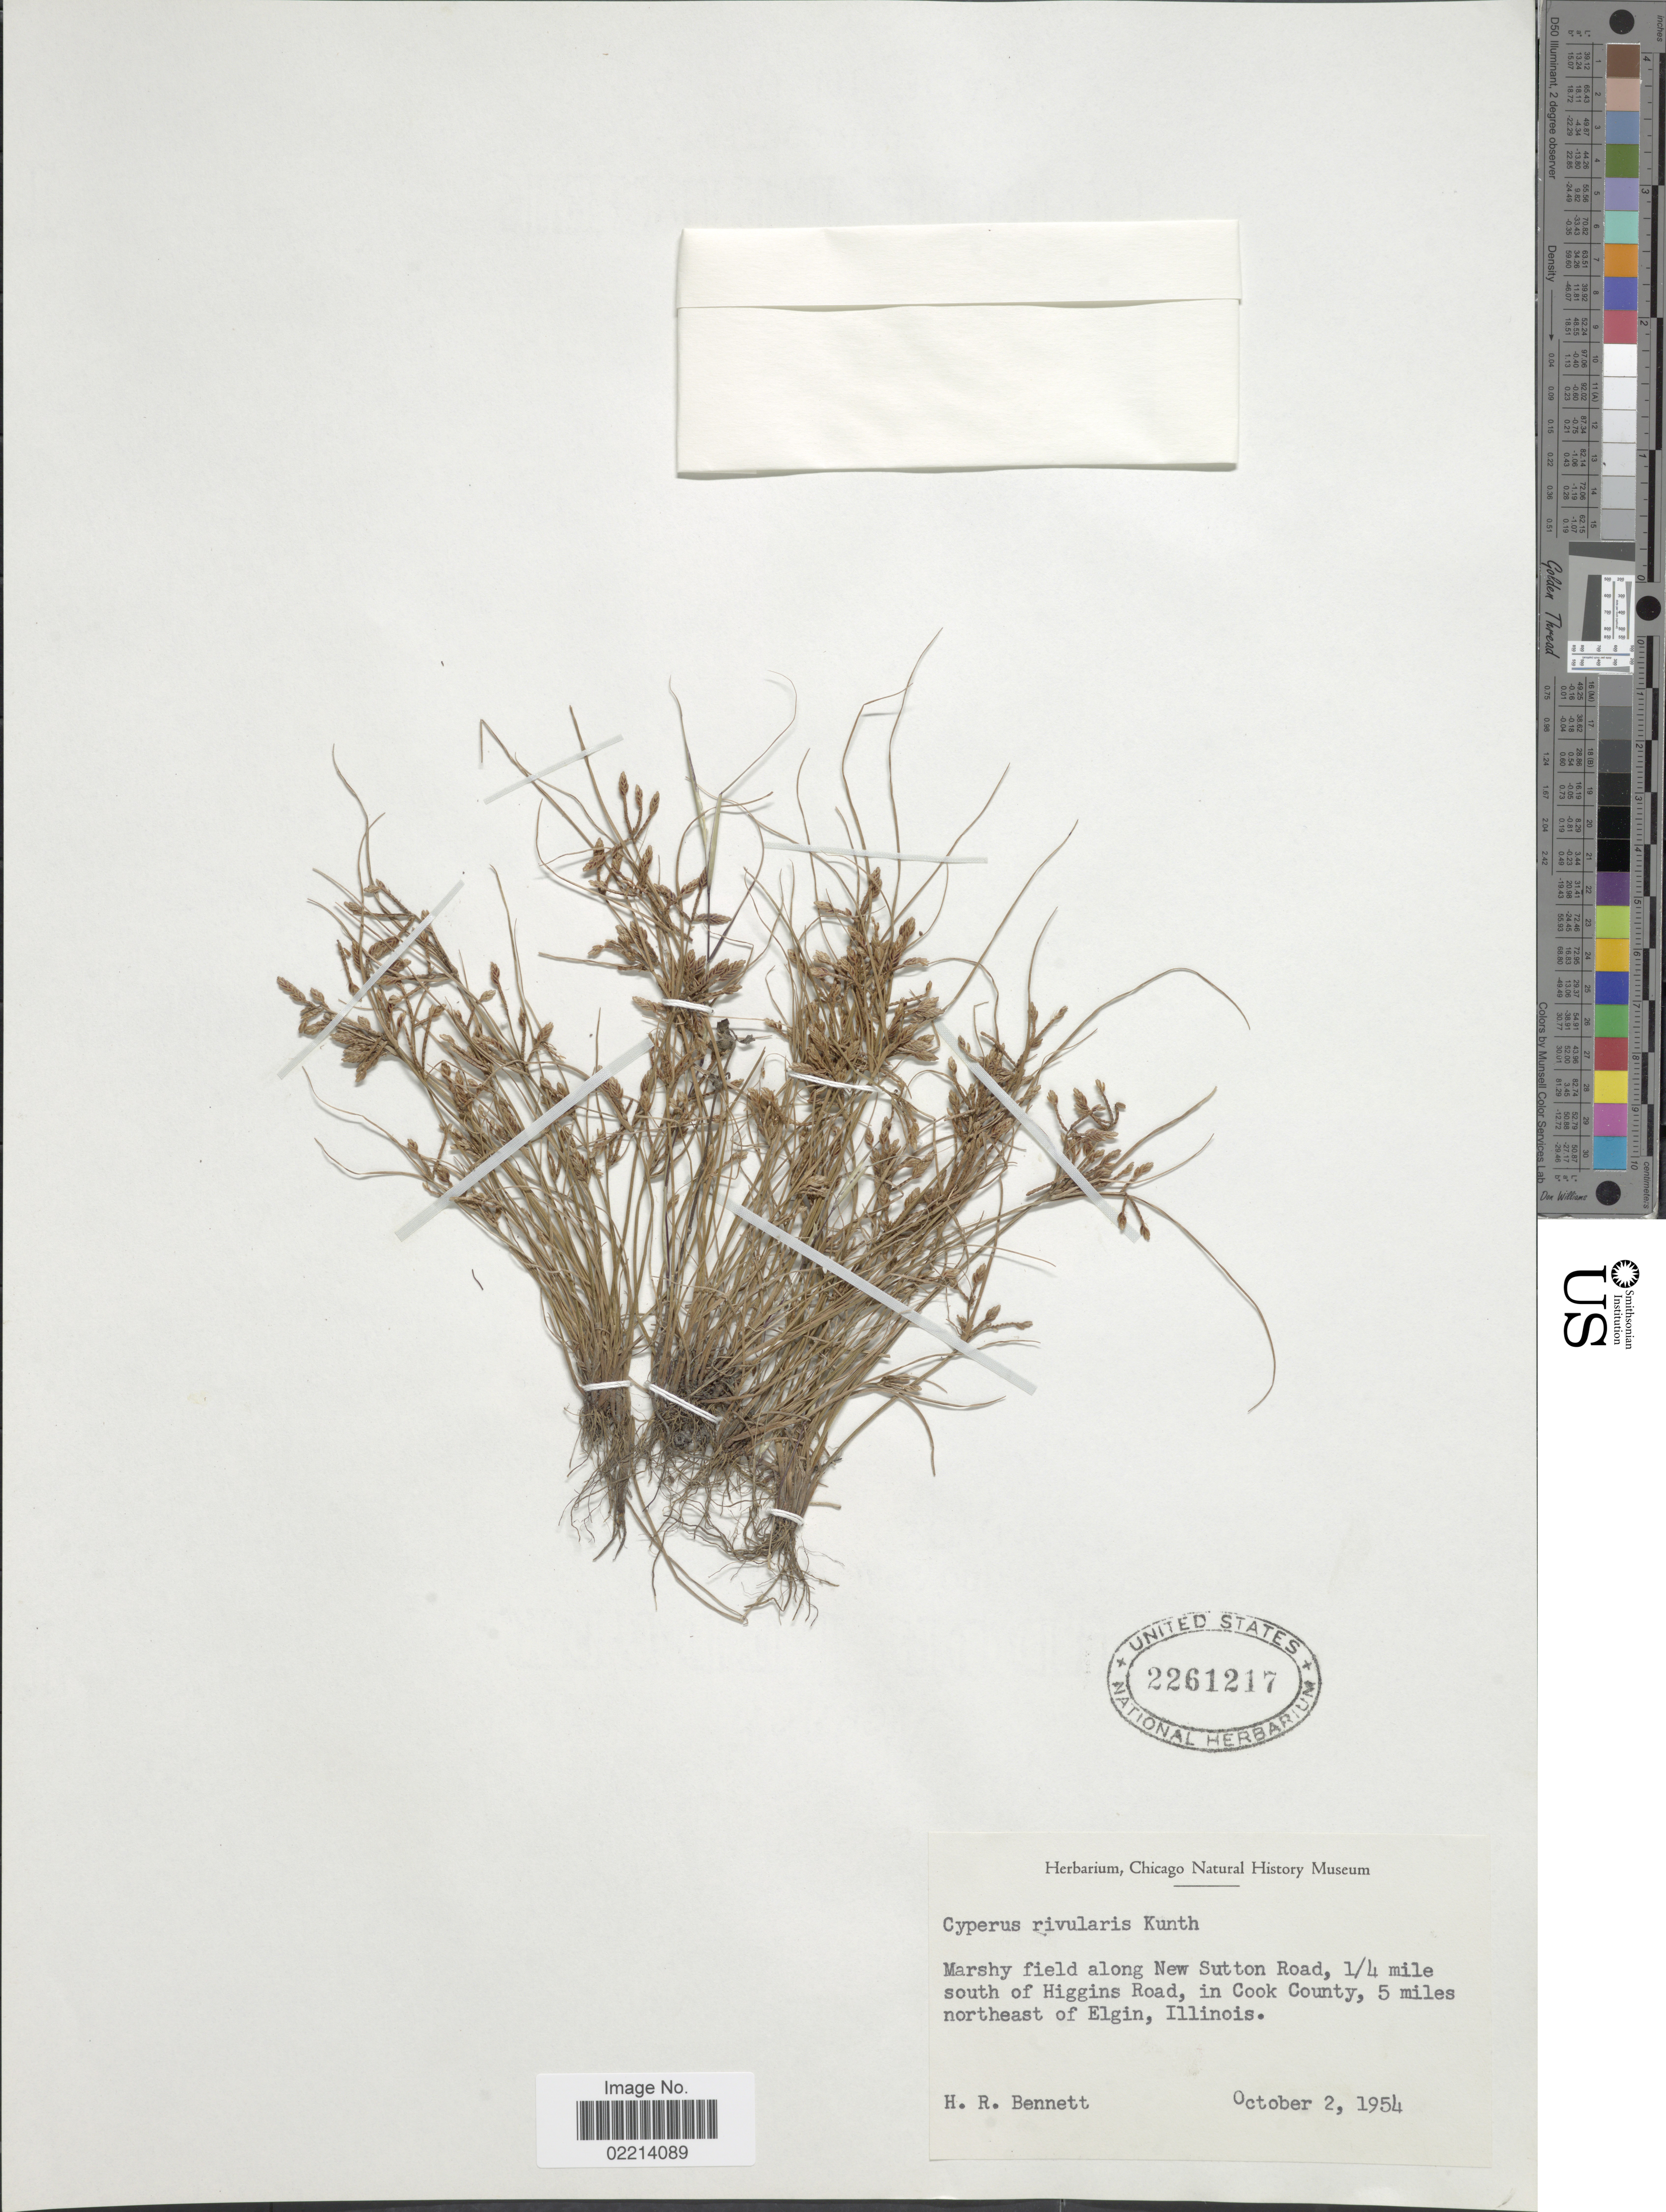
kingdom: Plantae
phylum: Tracheophyta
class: Liliopsida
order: Poales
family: Cyperaceae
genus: Cyperus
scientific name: Cyperus bipartitus Torr.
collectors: H. R. Bennett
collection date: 1954-10-02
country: United States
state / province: Illinois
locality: Marshy field along New Sutton Road, 1/4 mile south of Higgins Road, in Cook County, 5 miles northeast of Elgin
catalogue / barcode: US 2261217